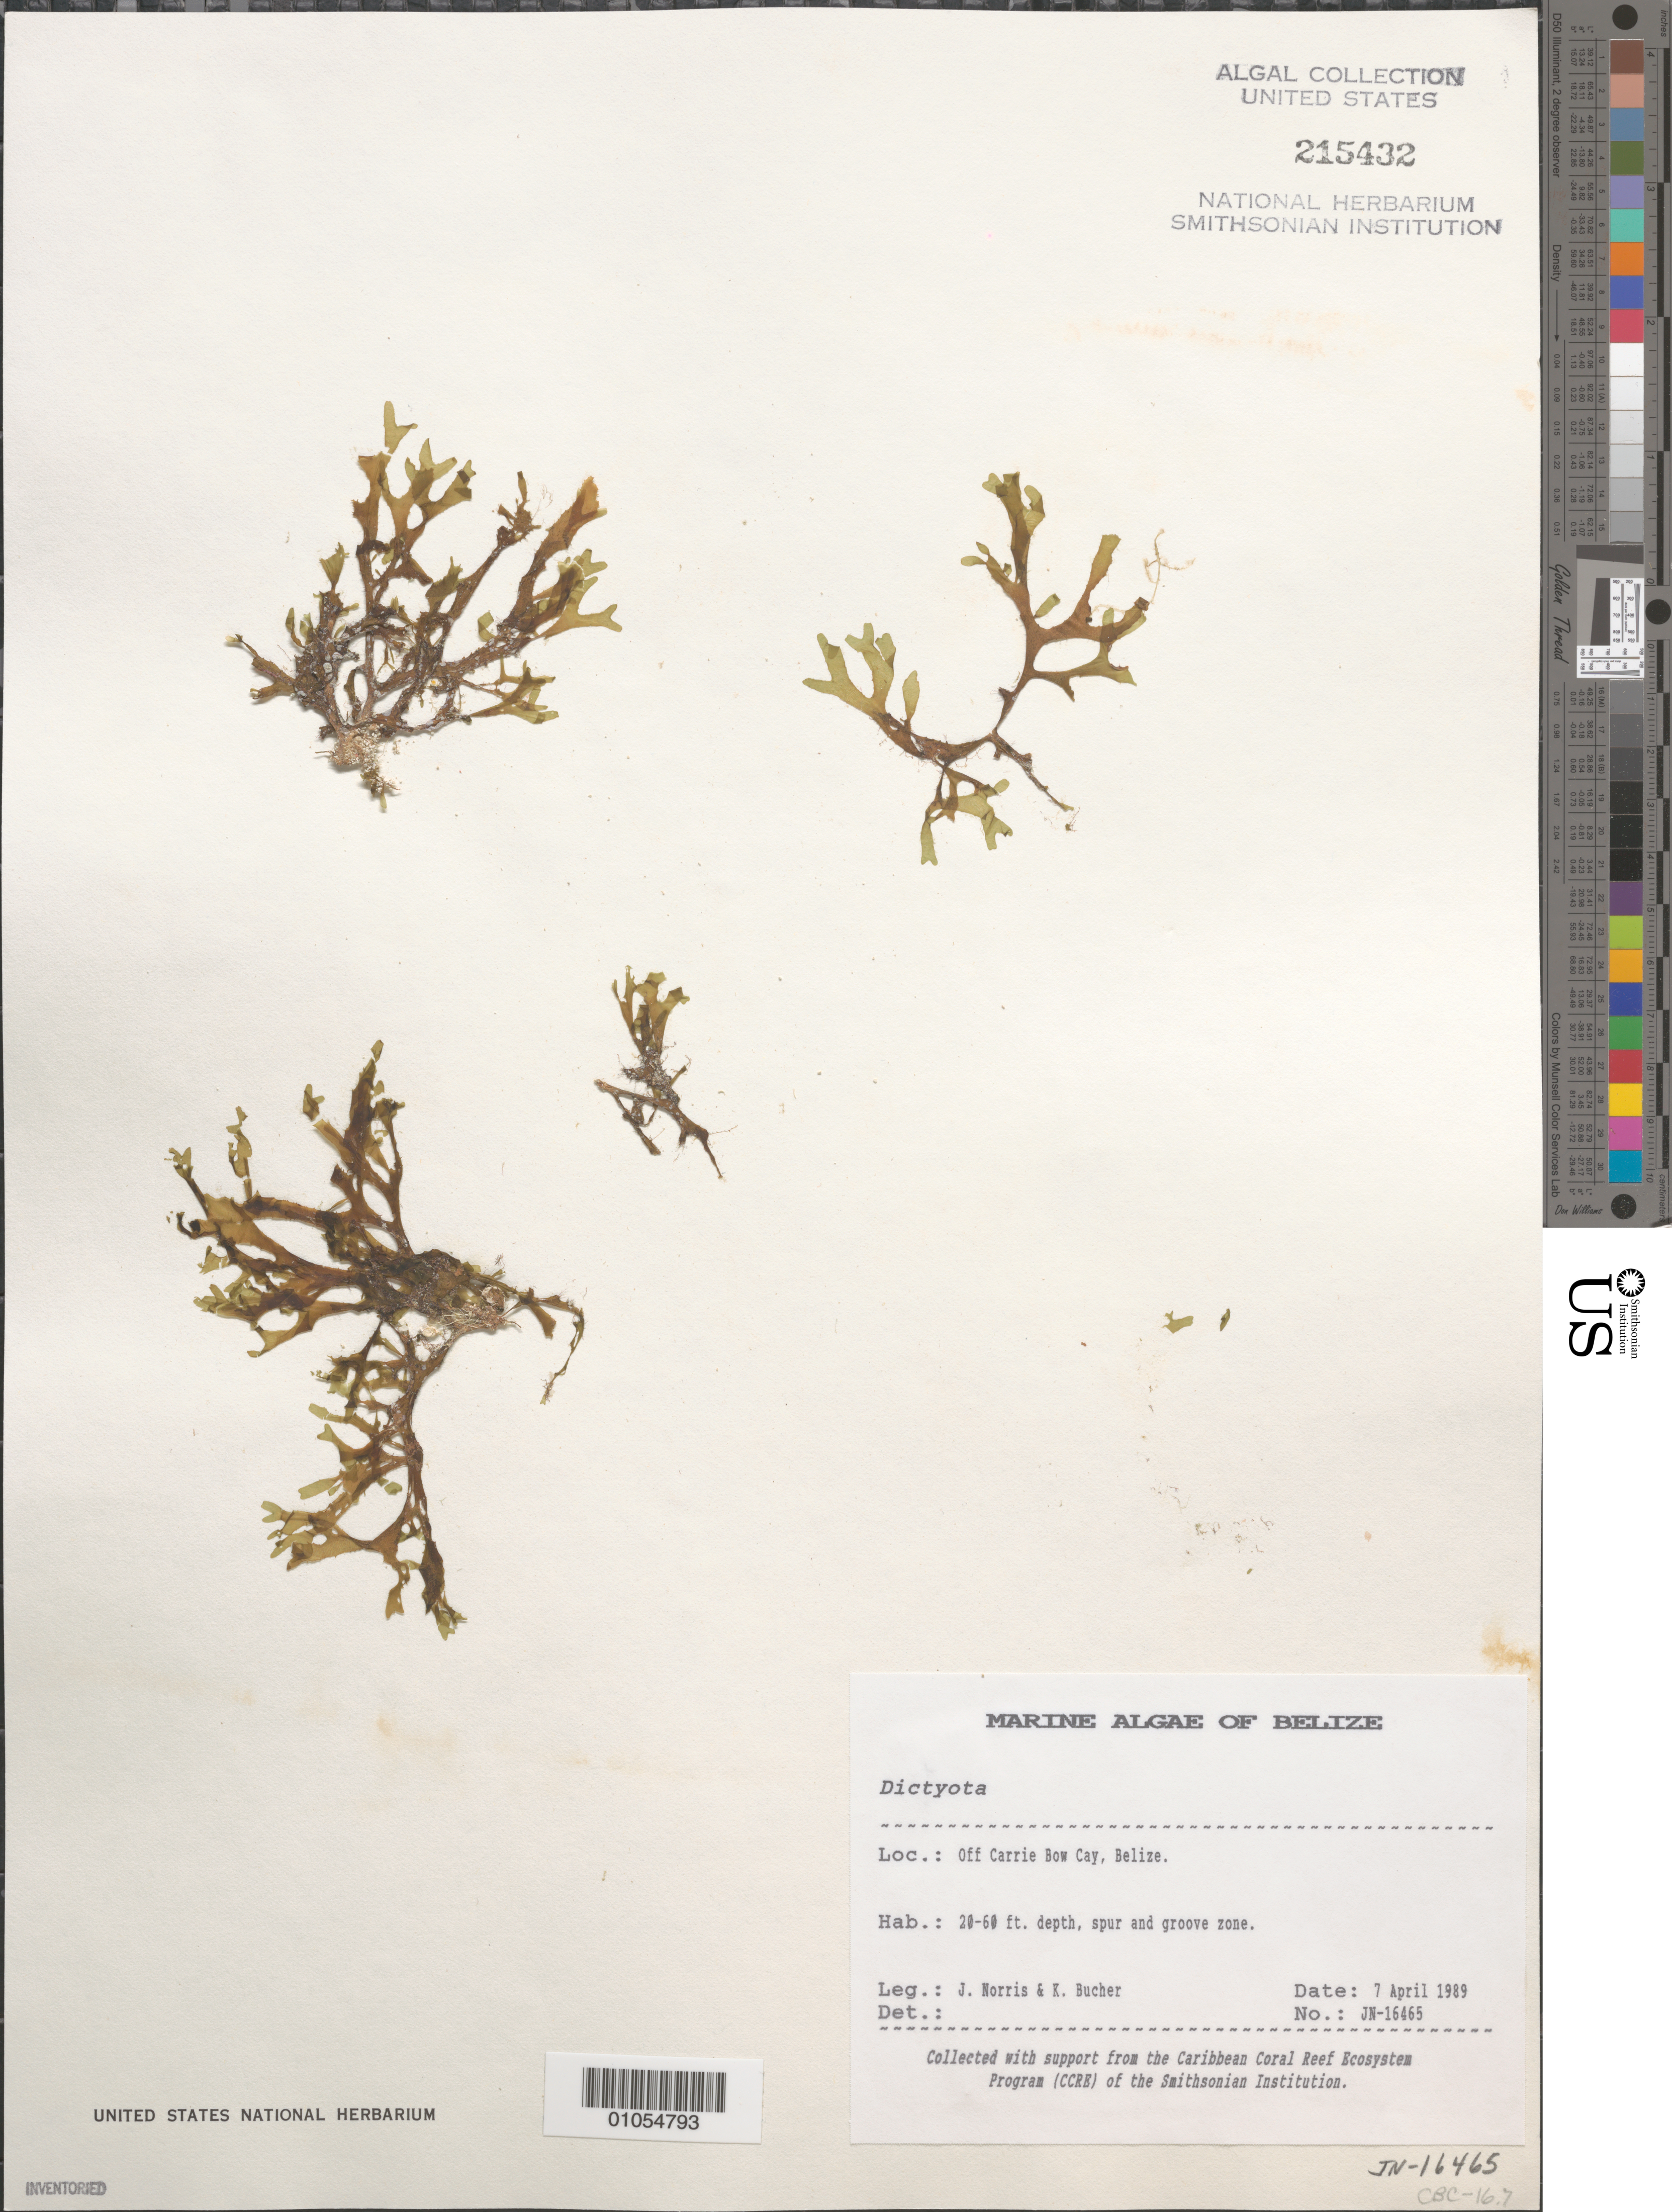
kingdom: Chromista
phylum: Ochrophyta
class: Phaeophyceae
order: Dictyotales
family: Dictyotaceae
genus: Dictyota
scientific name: Dictyota sp.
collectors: J. N. Norris & K. E. Bucher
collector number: JN-16465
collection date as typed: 07 Apr 1989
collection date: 1989-04-07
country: Belize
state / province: Stann Creek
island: Carrie Bow Cay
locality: Off Carrie Bow Cay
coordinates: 16 48'N, 88 05'W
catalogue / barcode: US 215432